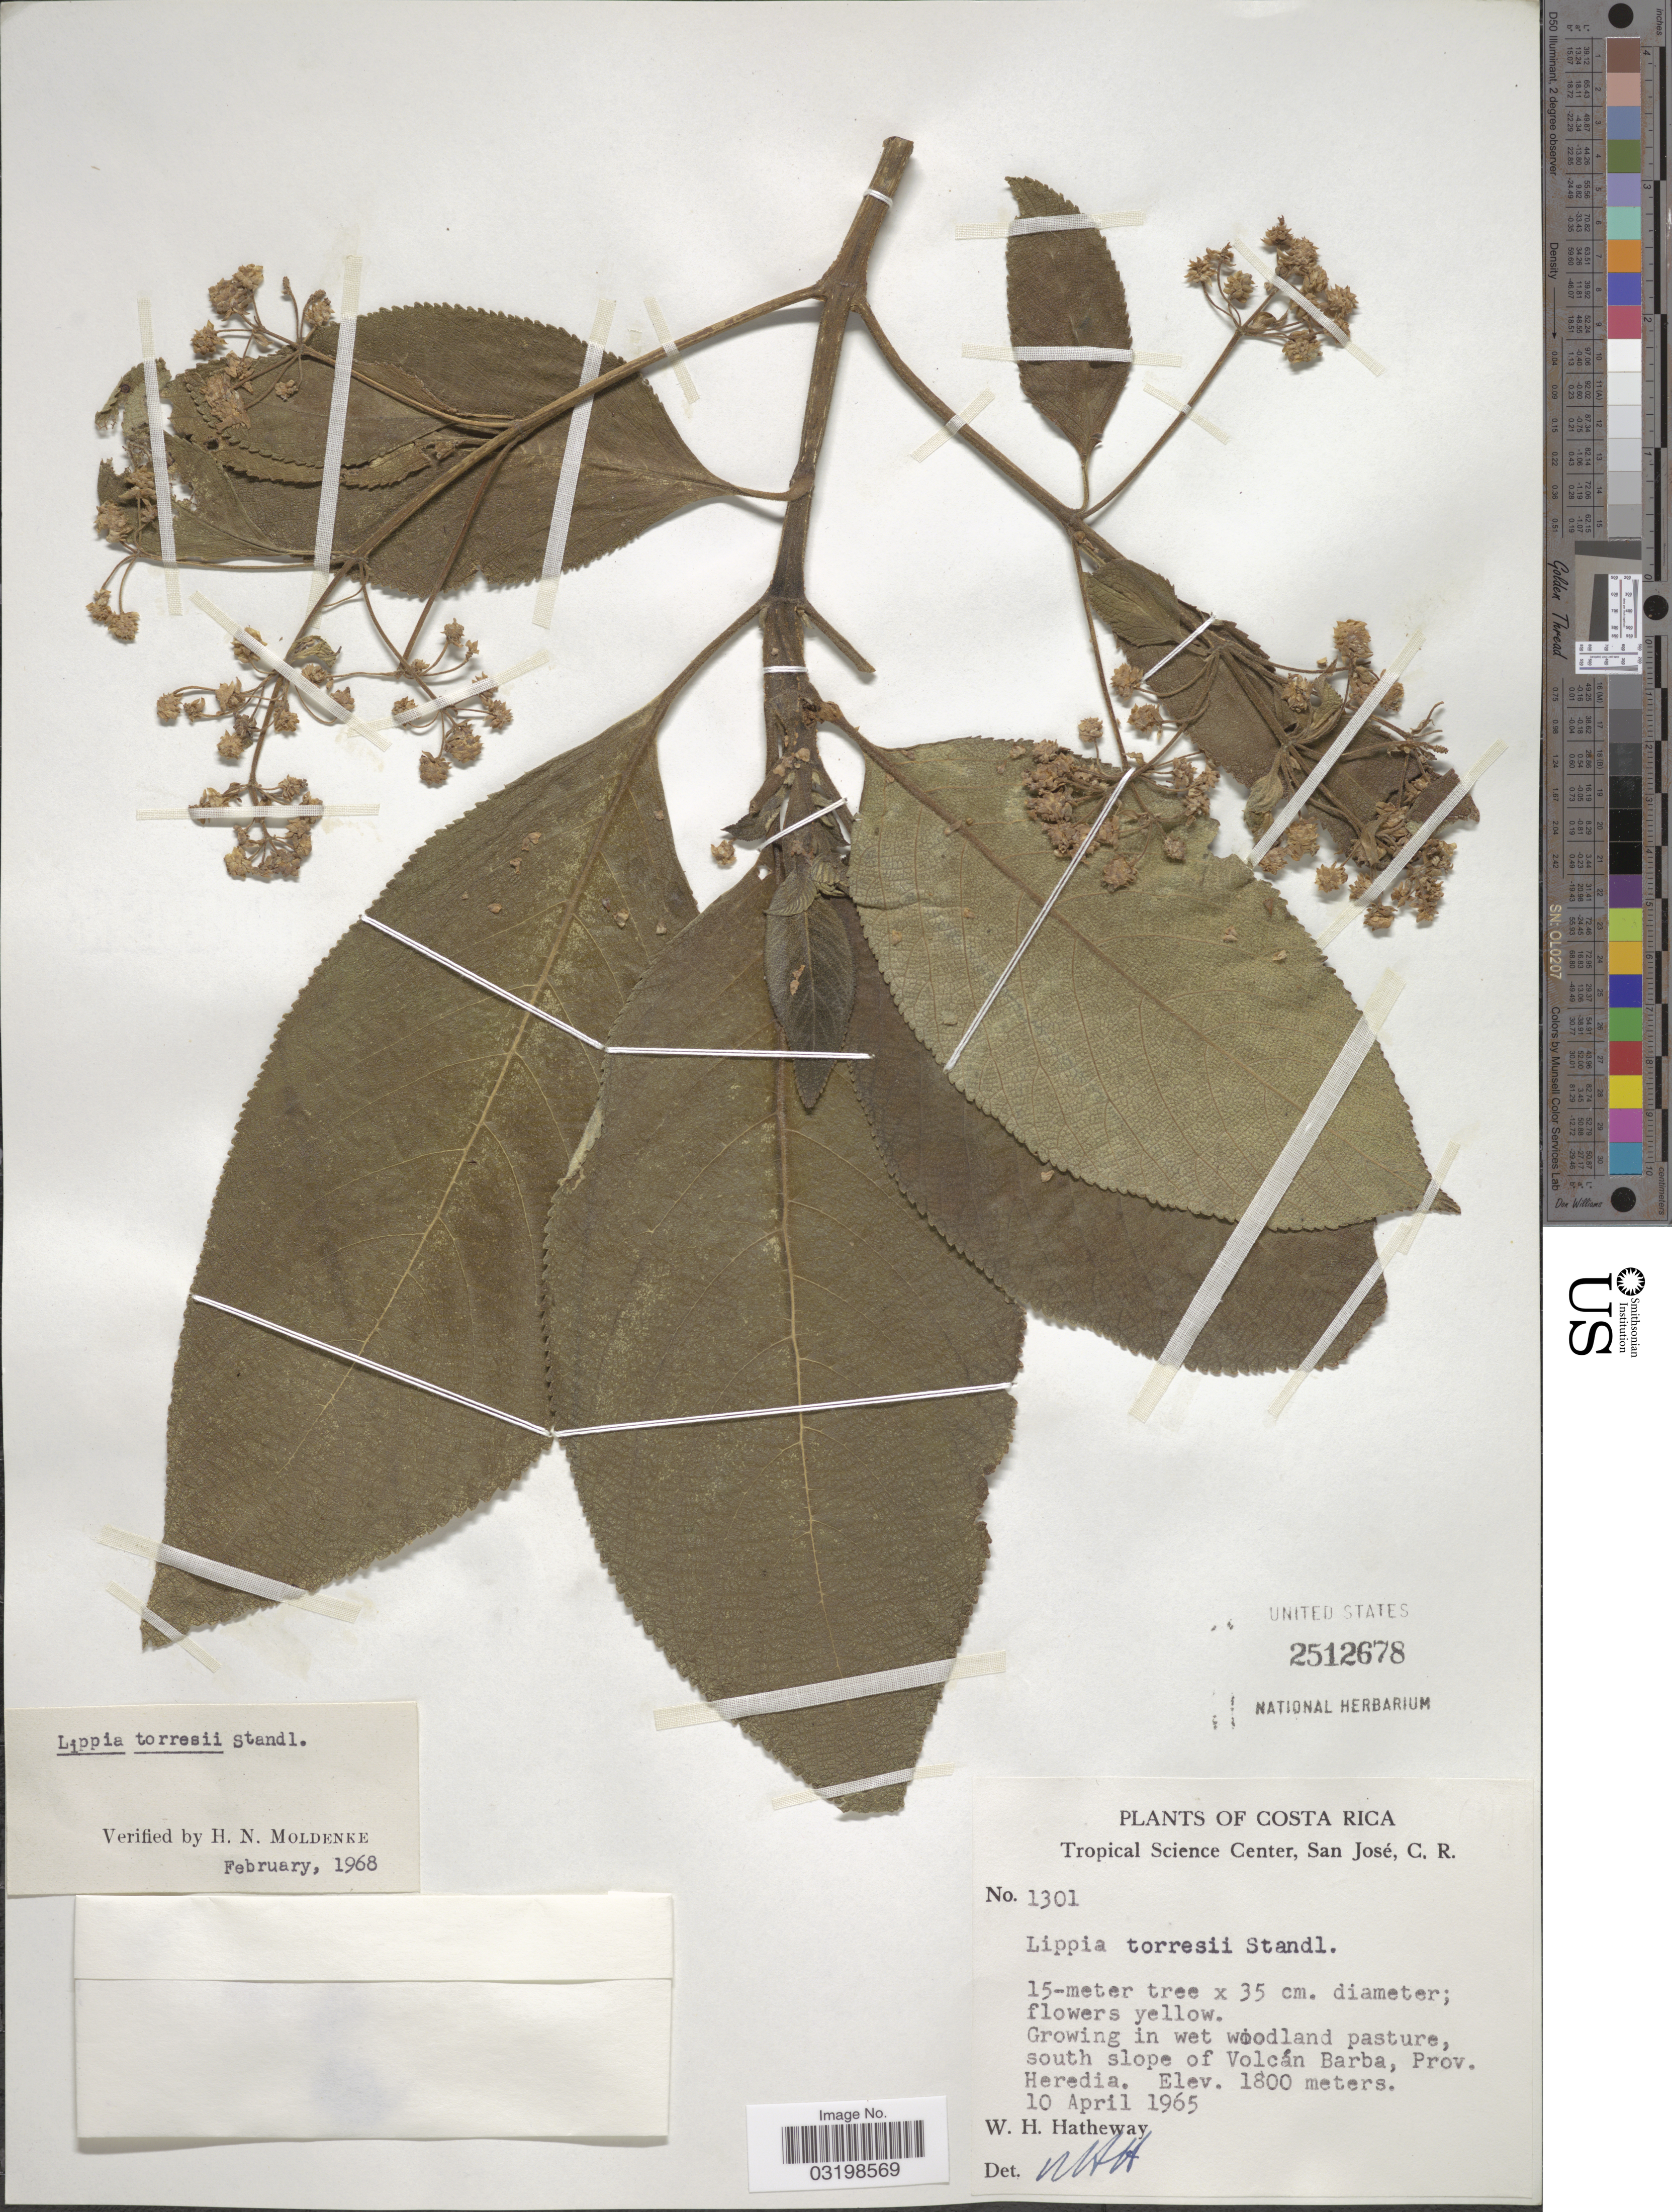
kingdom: Plantae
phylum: Tracheophyta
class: Magnoliopsida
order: Lamiales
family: Verbenaceae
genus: Lippia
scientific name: Lippia umbellata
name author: Cav.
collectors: W. H. Hatheway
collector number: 1301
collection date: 1965-04-10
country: Costa Rica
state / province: Heredia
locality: Growing in wet woodland pasture, south slope of Volcán Barba.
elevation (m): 1800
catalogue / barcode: US 2512678